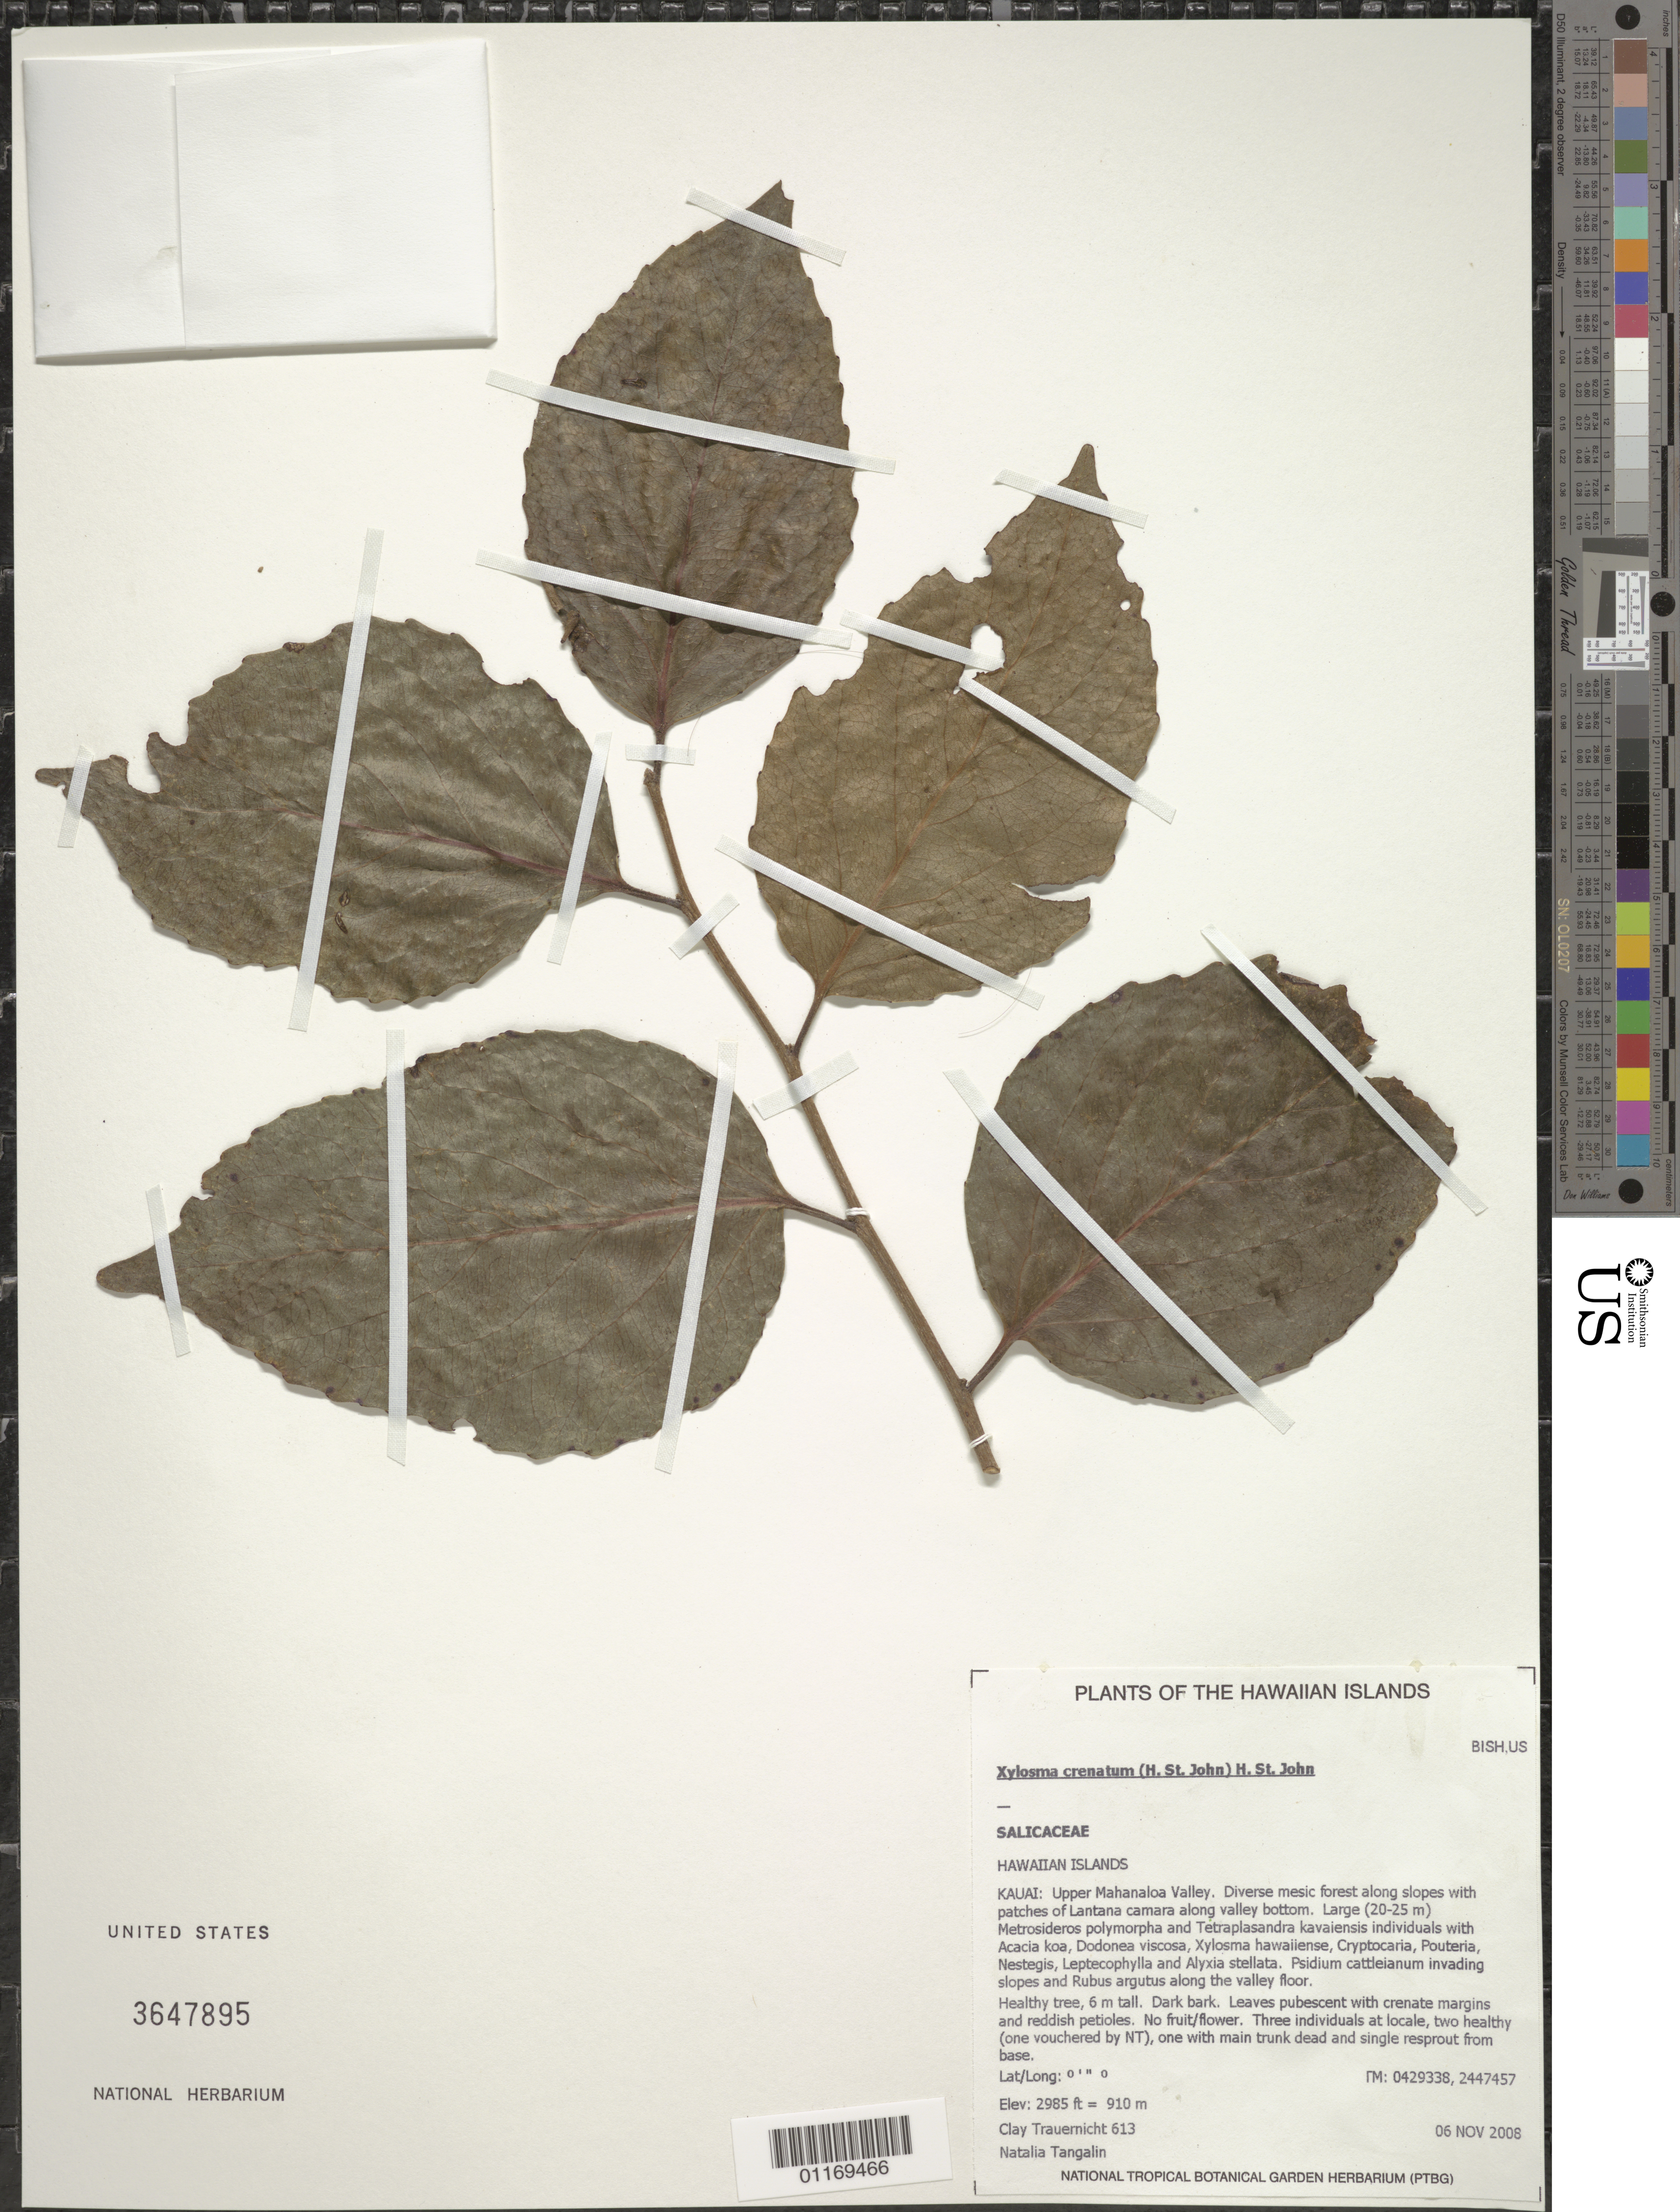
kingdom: Plantae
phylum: Tracheophyta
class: Magnoliopsida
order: Malpighiales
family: Salicaceae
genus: Xylosma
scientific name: Xylosma crenata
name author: (H. St. John) H. St. John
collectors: C. Trauernicht & N. Tangalin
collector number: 613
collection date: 2008-11-06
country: United States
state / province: Hawaii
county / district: Kaui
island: Kaua'i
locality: Upper Mahanaloa Valley.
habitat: Diverse mesic forest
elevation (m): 910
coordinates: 0429338, 2447457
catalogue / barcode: US 3647895